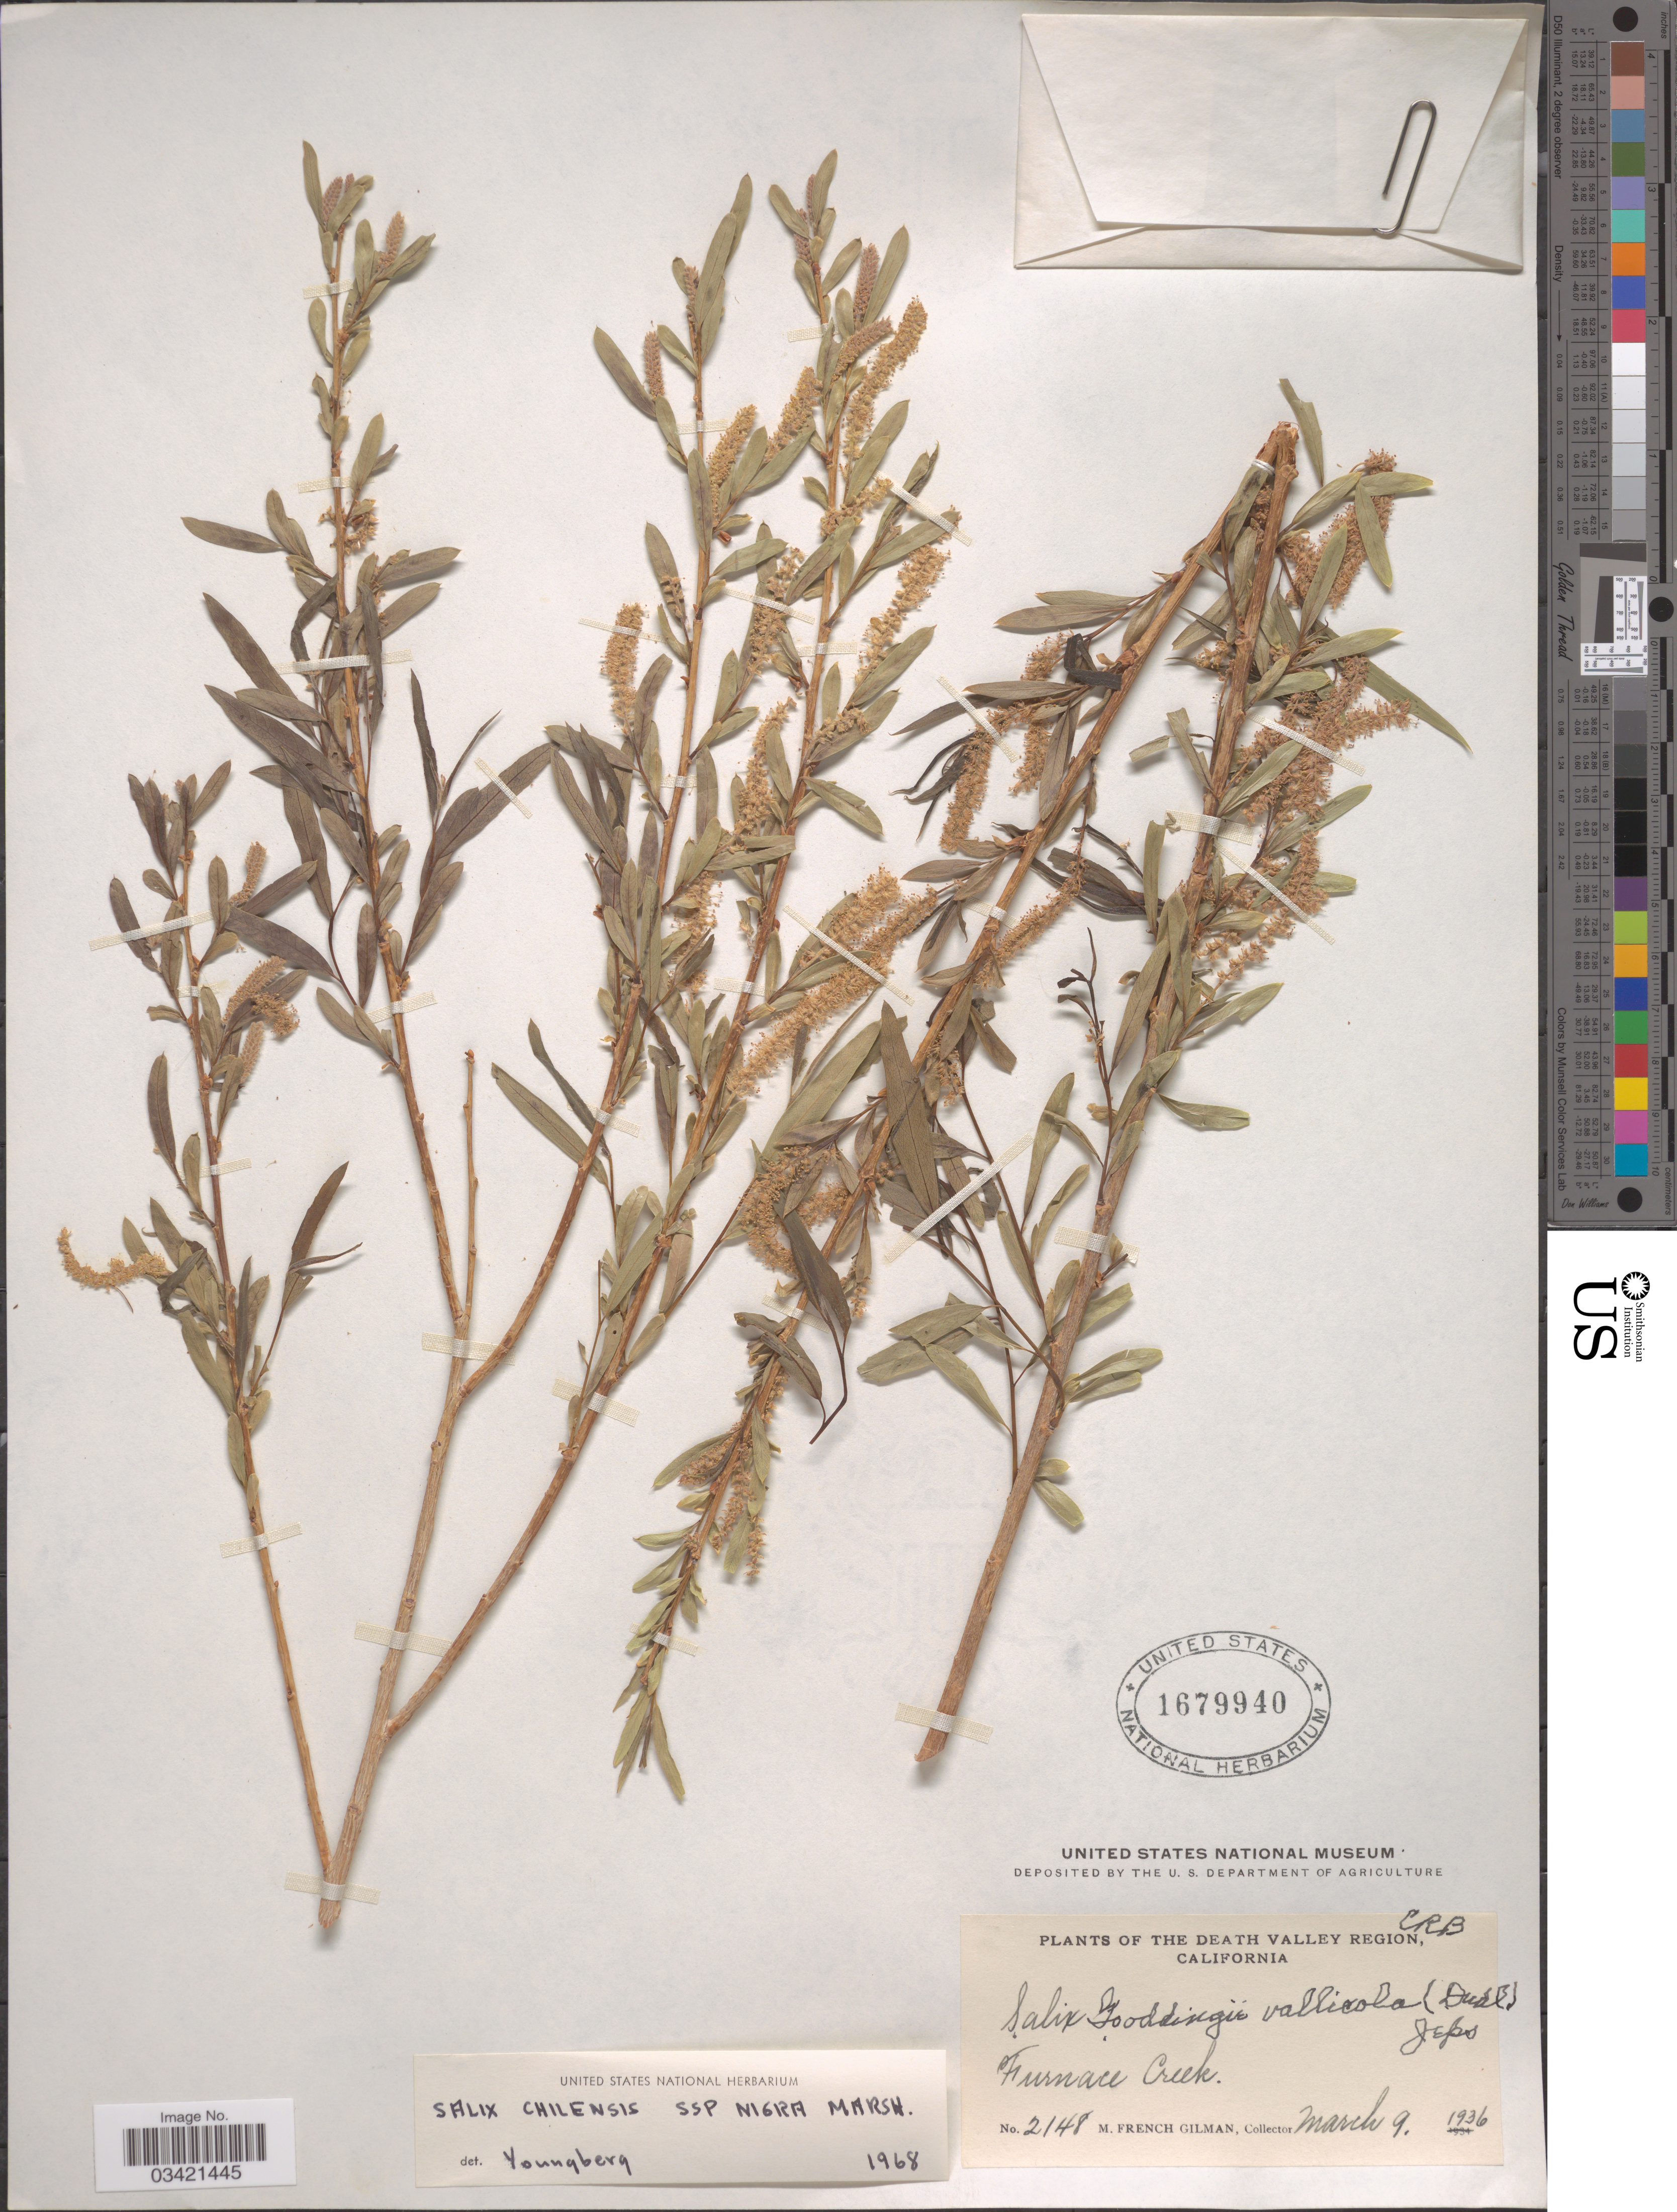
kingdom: Plantae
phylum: Tracheophyta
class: Magnoliopsida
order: Malpighiales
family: Salicaceae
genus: Salix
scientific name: Salix gooddingii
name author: C.R. Ball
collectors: M. F. Gilman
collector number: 2148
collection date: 1936-03-09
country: United States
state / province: California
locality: The Death Valley Region. Furnace Creek.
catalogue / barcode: US 1679940